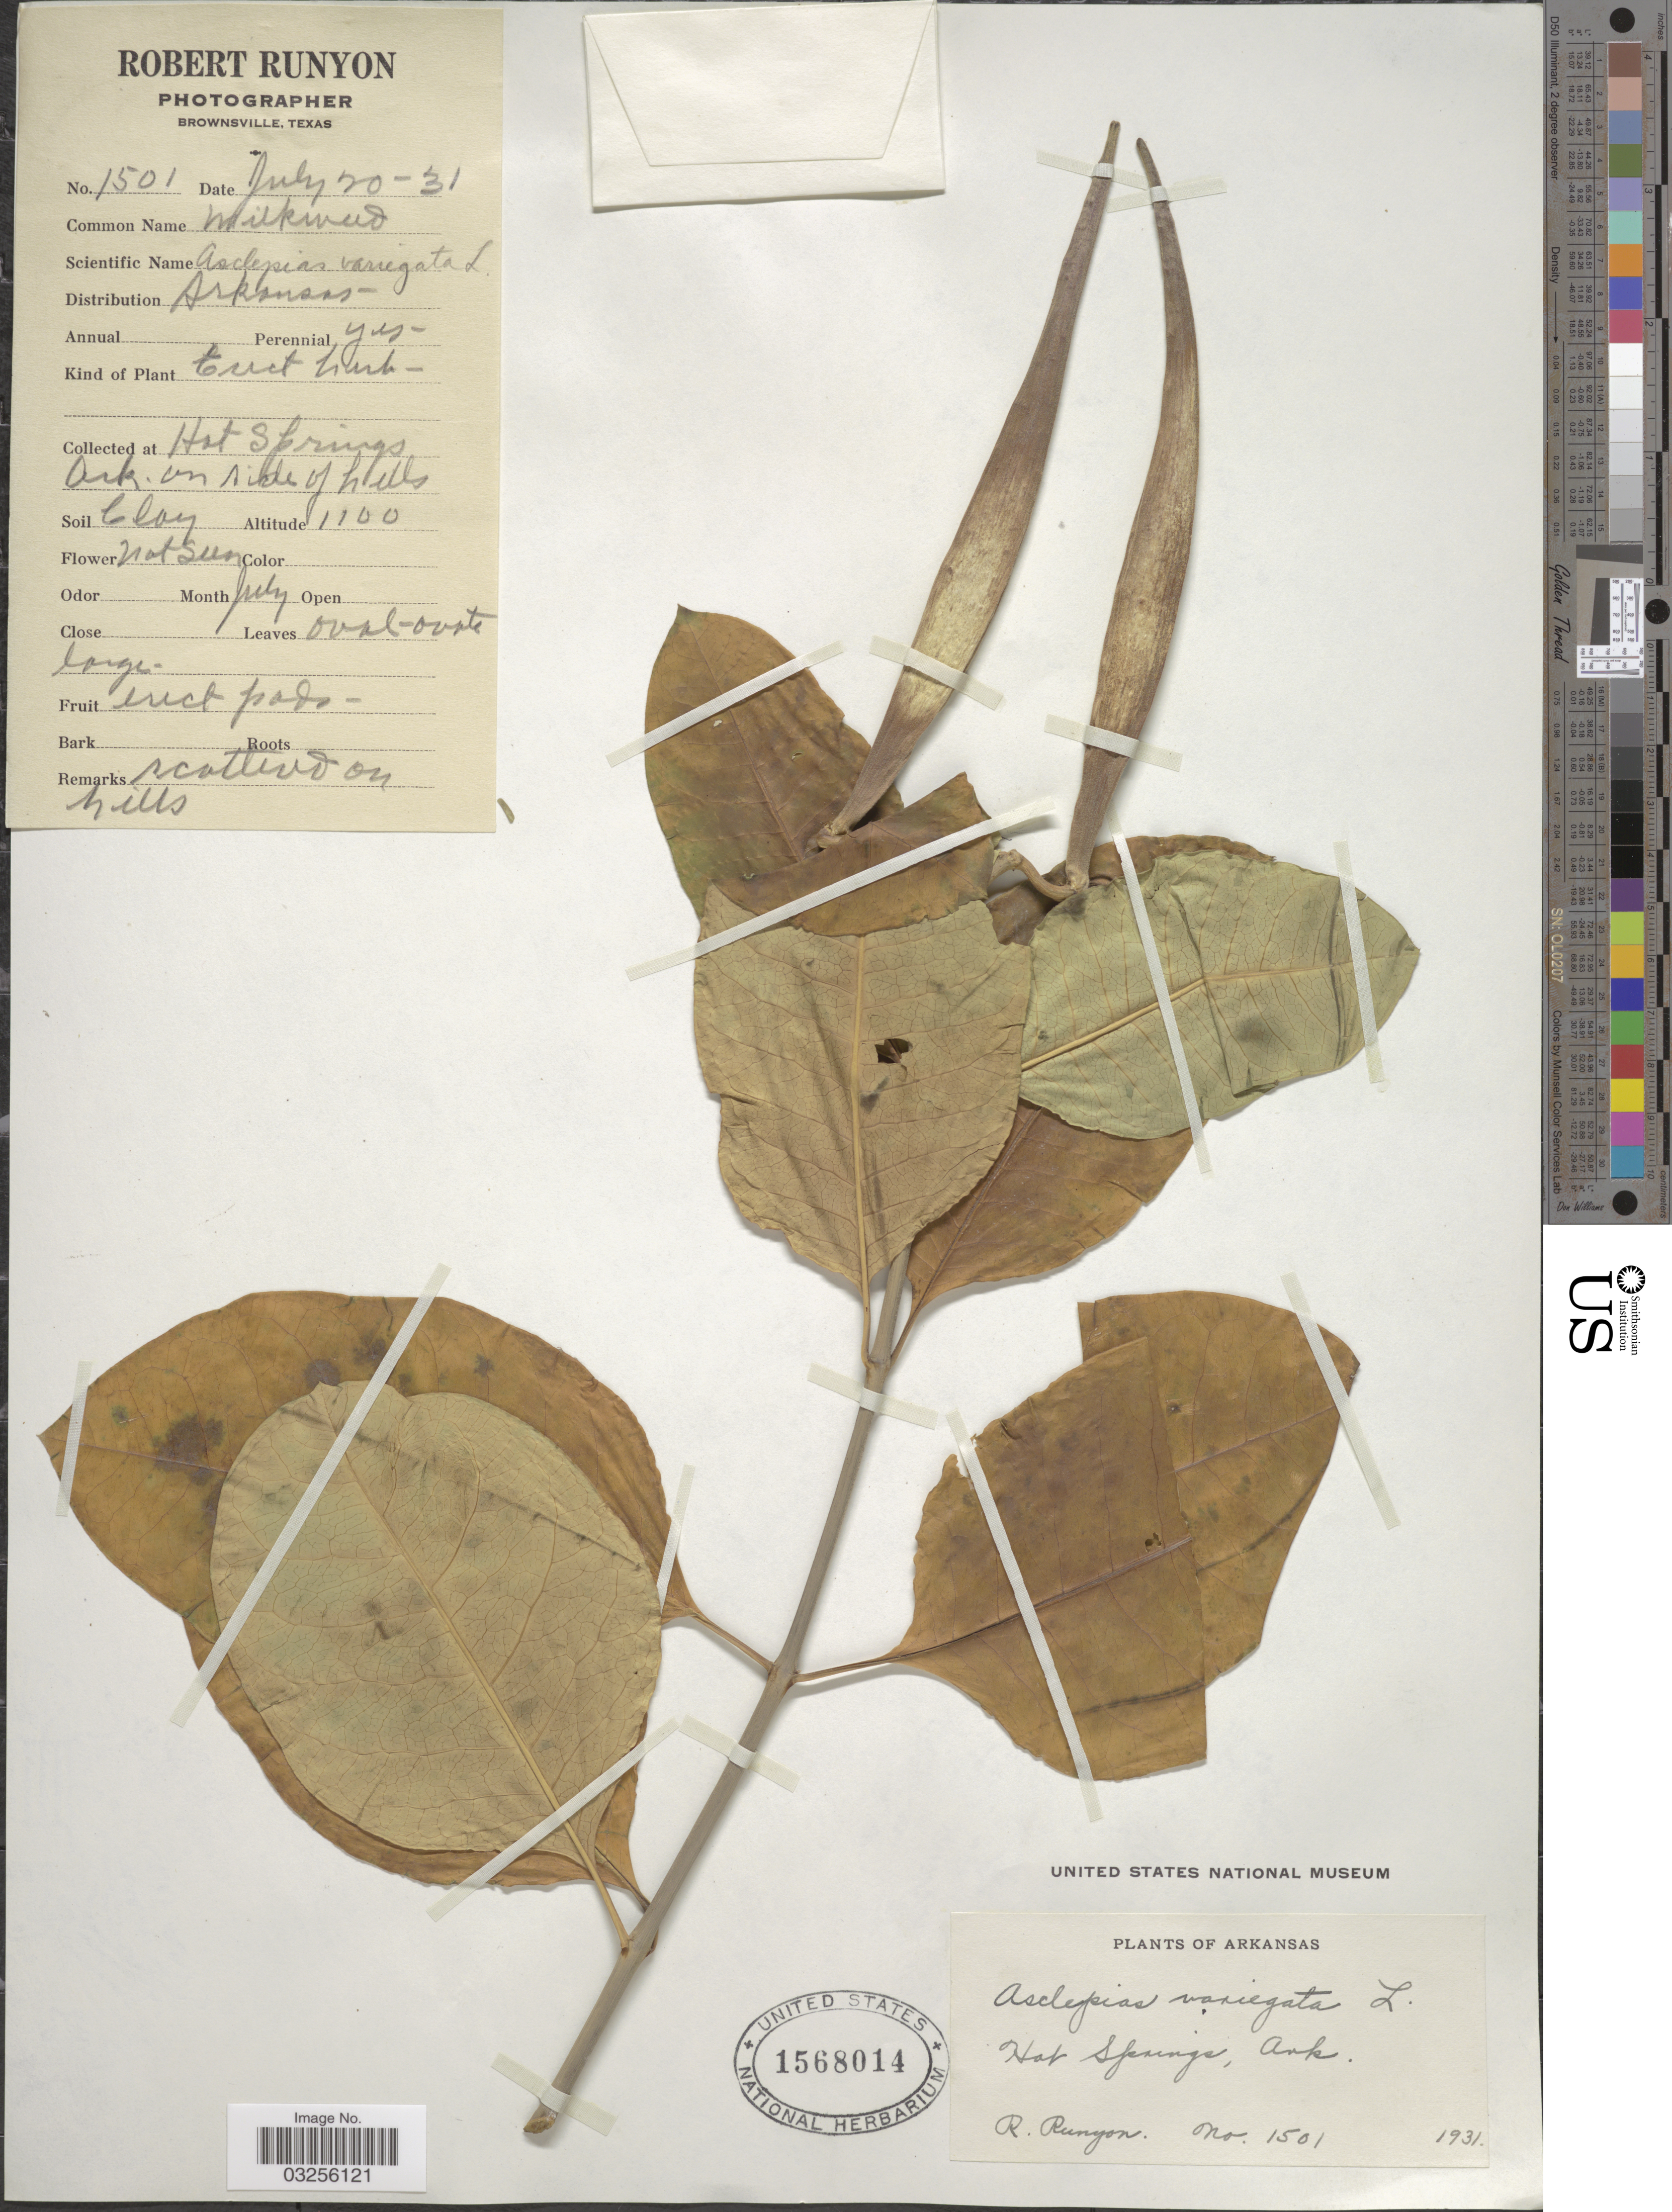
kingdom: Plantae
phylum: Tracheophyta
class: Magnoliopsida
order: Gentianales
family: Apocynaceae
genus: Asclepias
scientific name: Asclepias variegata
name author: L.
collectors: R. Runyon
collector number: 1501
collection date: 1931-07-20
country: United States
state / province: Arkansas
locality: Hot Springs Ark. on side of hills.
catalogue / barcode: US 1568014